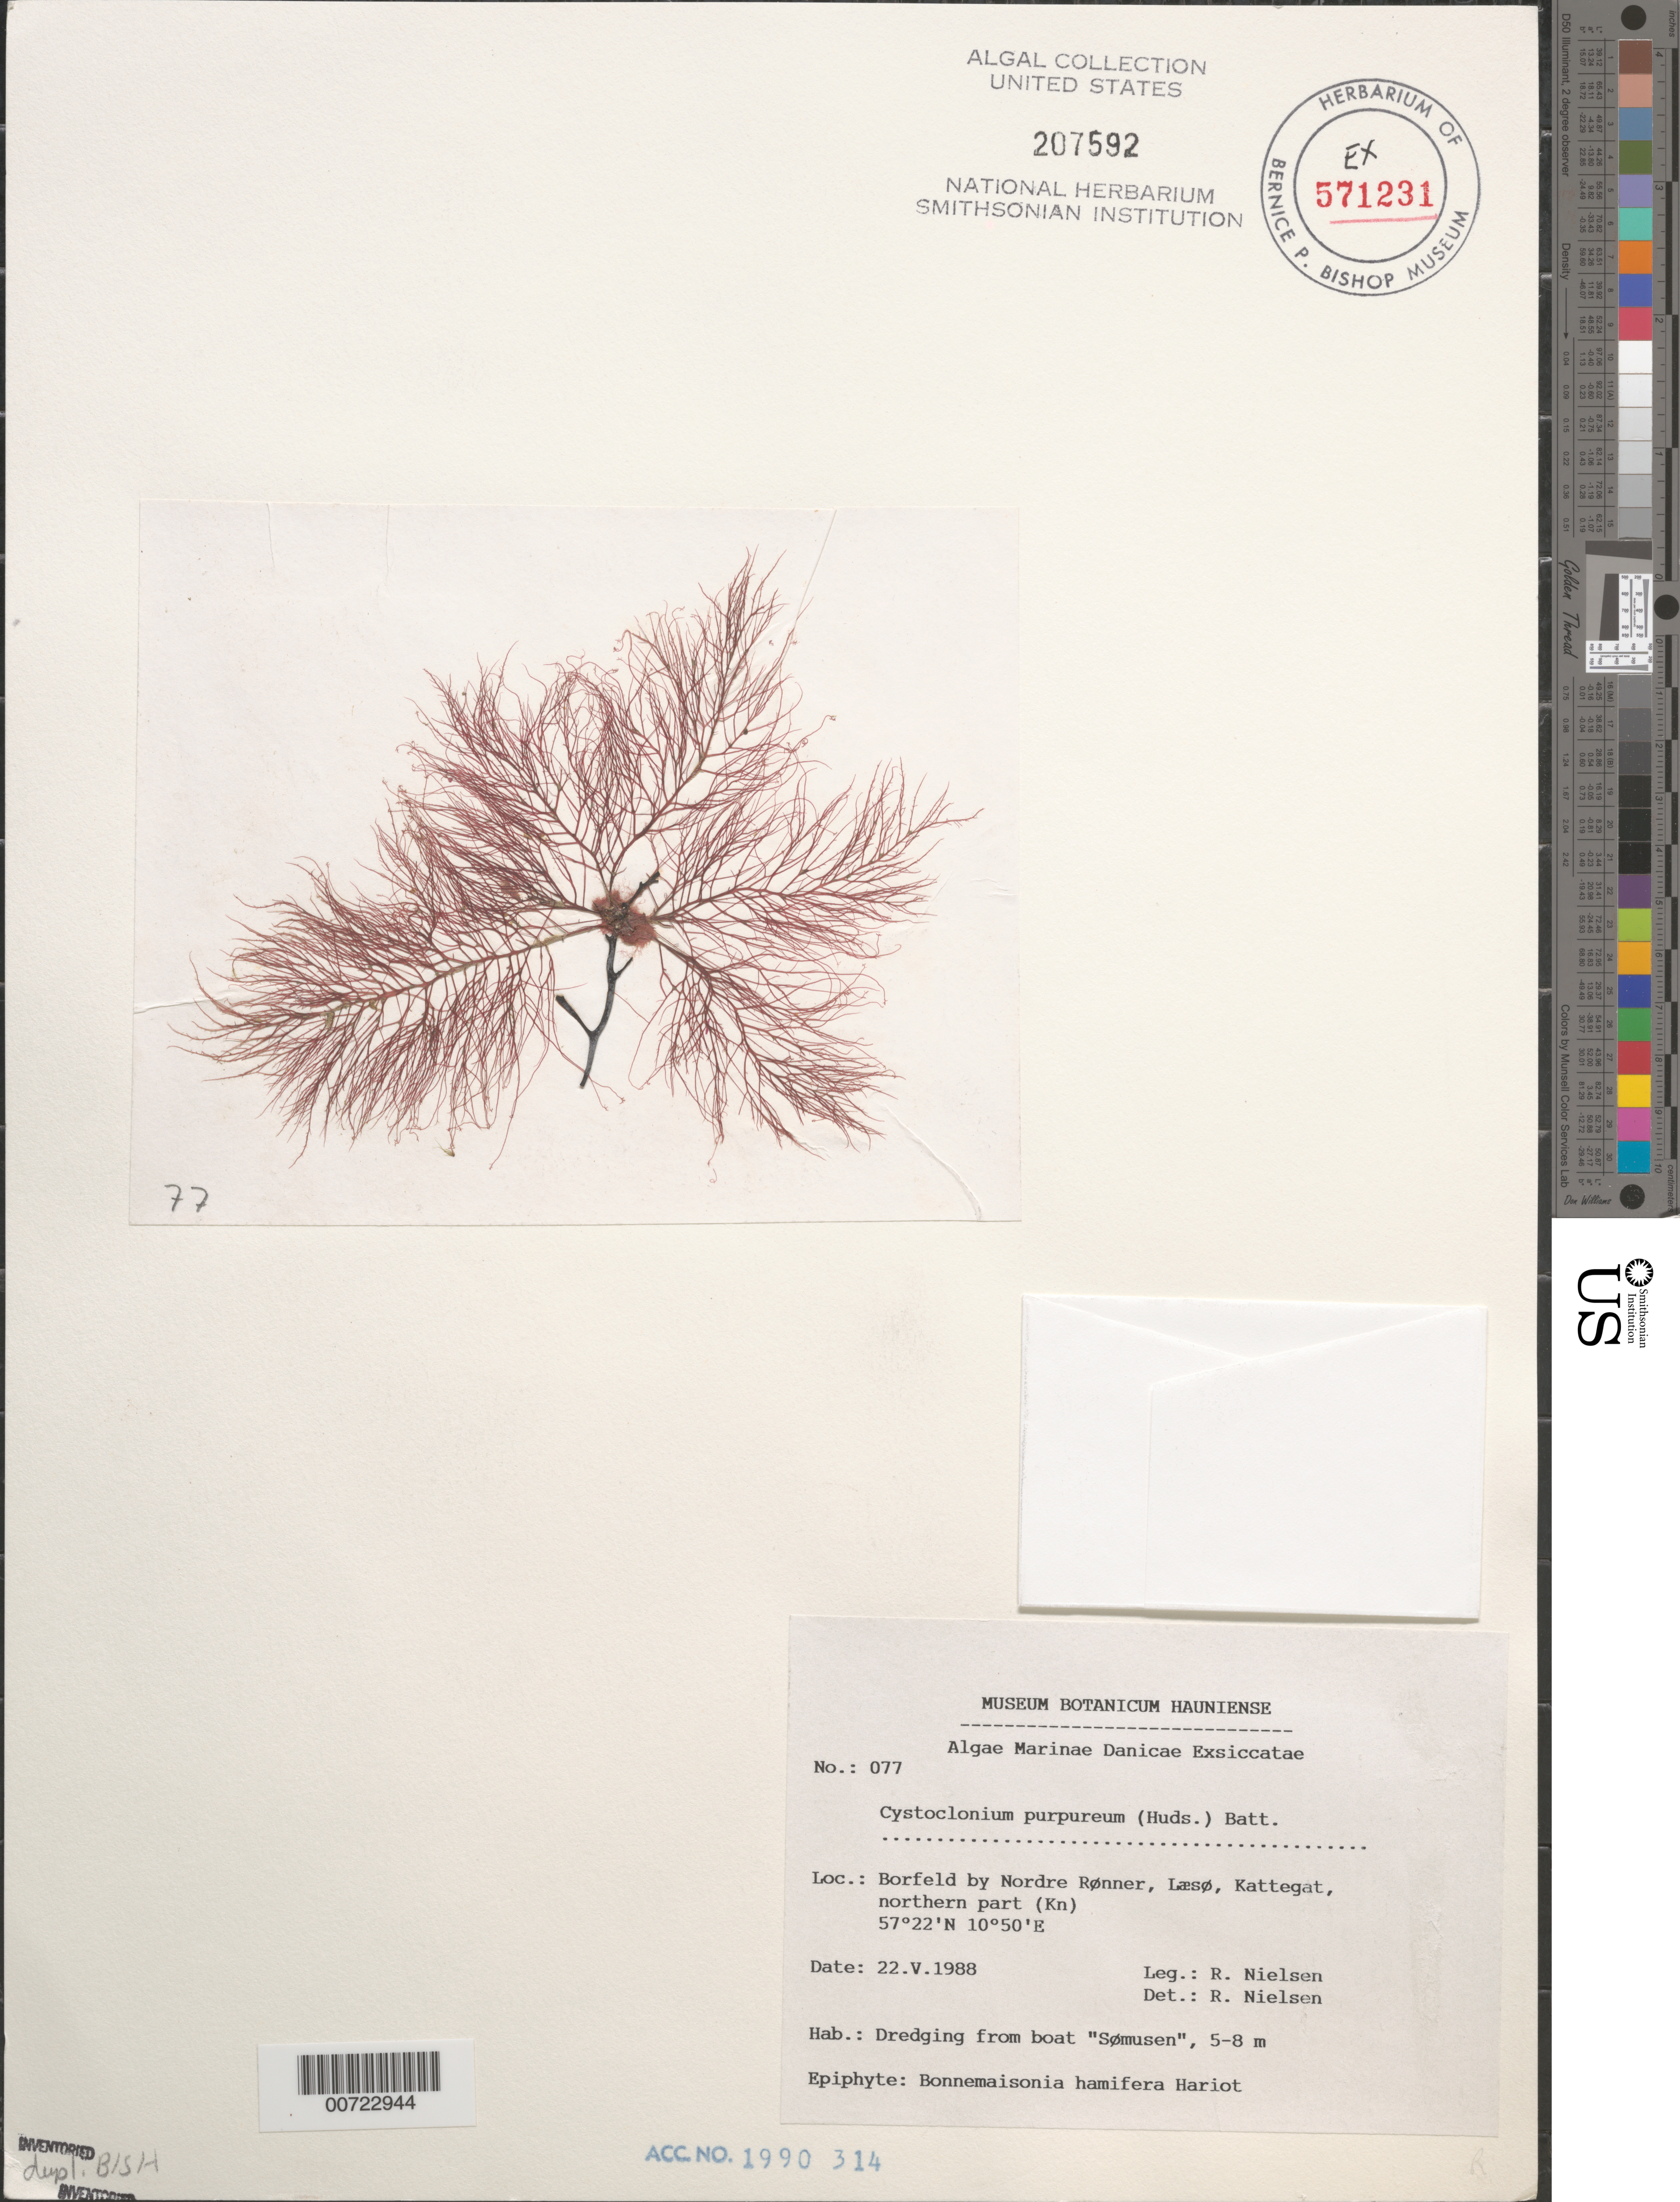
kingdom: Plantae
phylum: Rhodophyta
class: Florideophyceae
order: Gigartinales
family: Cystocloniaceae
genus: Cystoclonium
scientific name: Cystoclonium purpureum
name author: (Huds.) Batters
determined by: Nielsen, R.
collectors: R. Nielsen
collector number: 077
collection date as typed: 22 May 1988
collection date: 1988-05-22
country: Denmark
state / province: Nordjylland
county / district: Laeso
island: Laeso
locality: Borfeld by Nordre Ronner, Kattegat, northern part; dredged from boat "Somusen"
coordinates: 57 22' N, 10 50' E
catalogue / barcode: US 207592